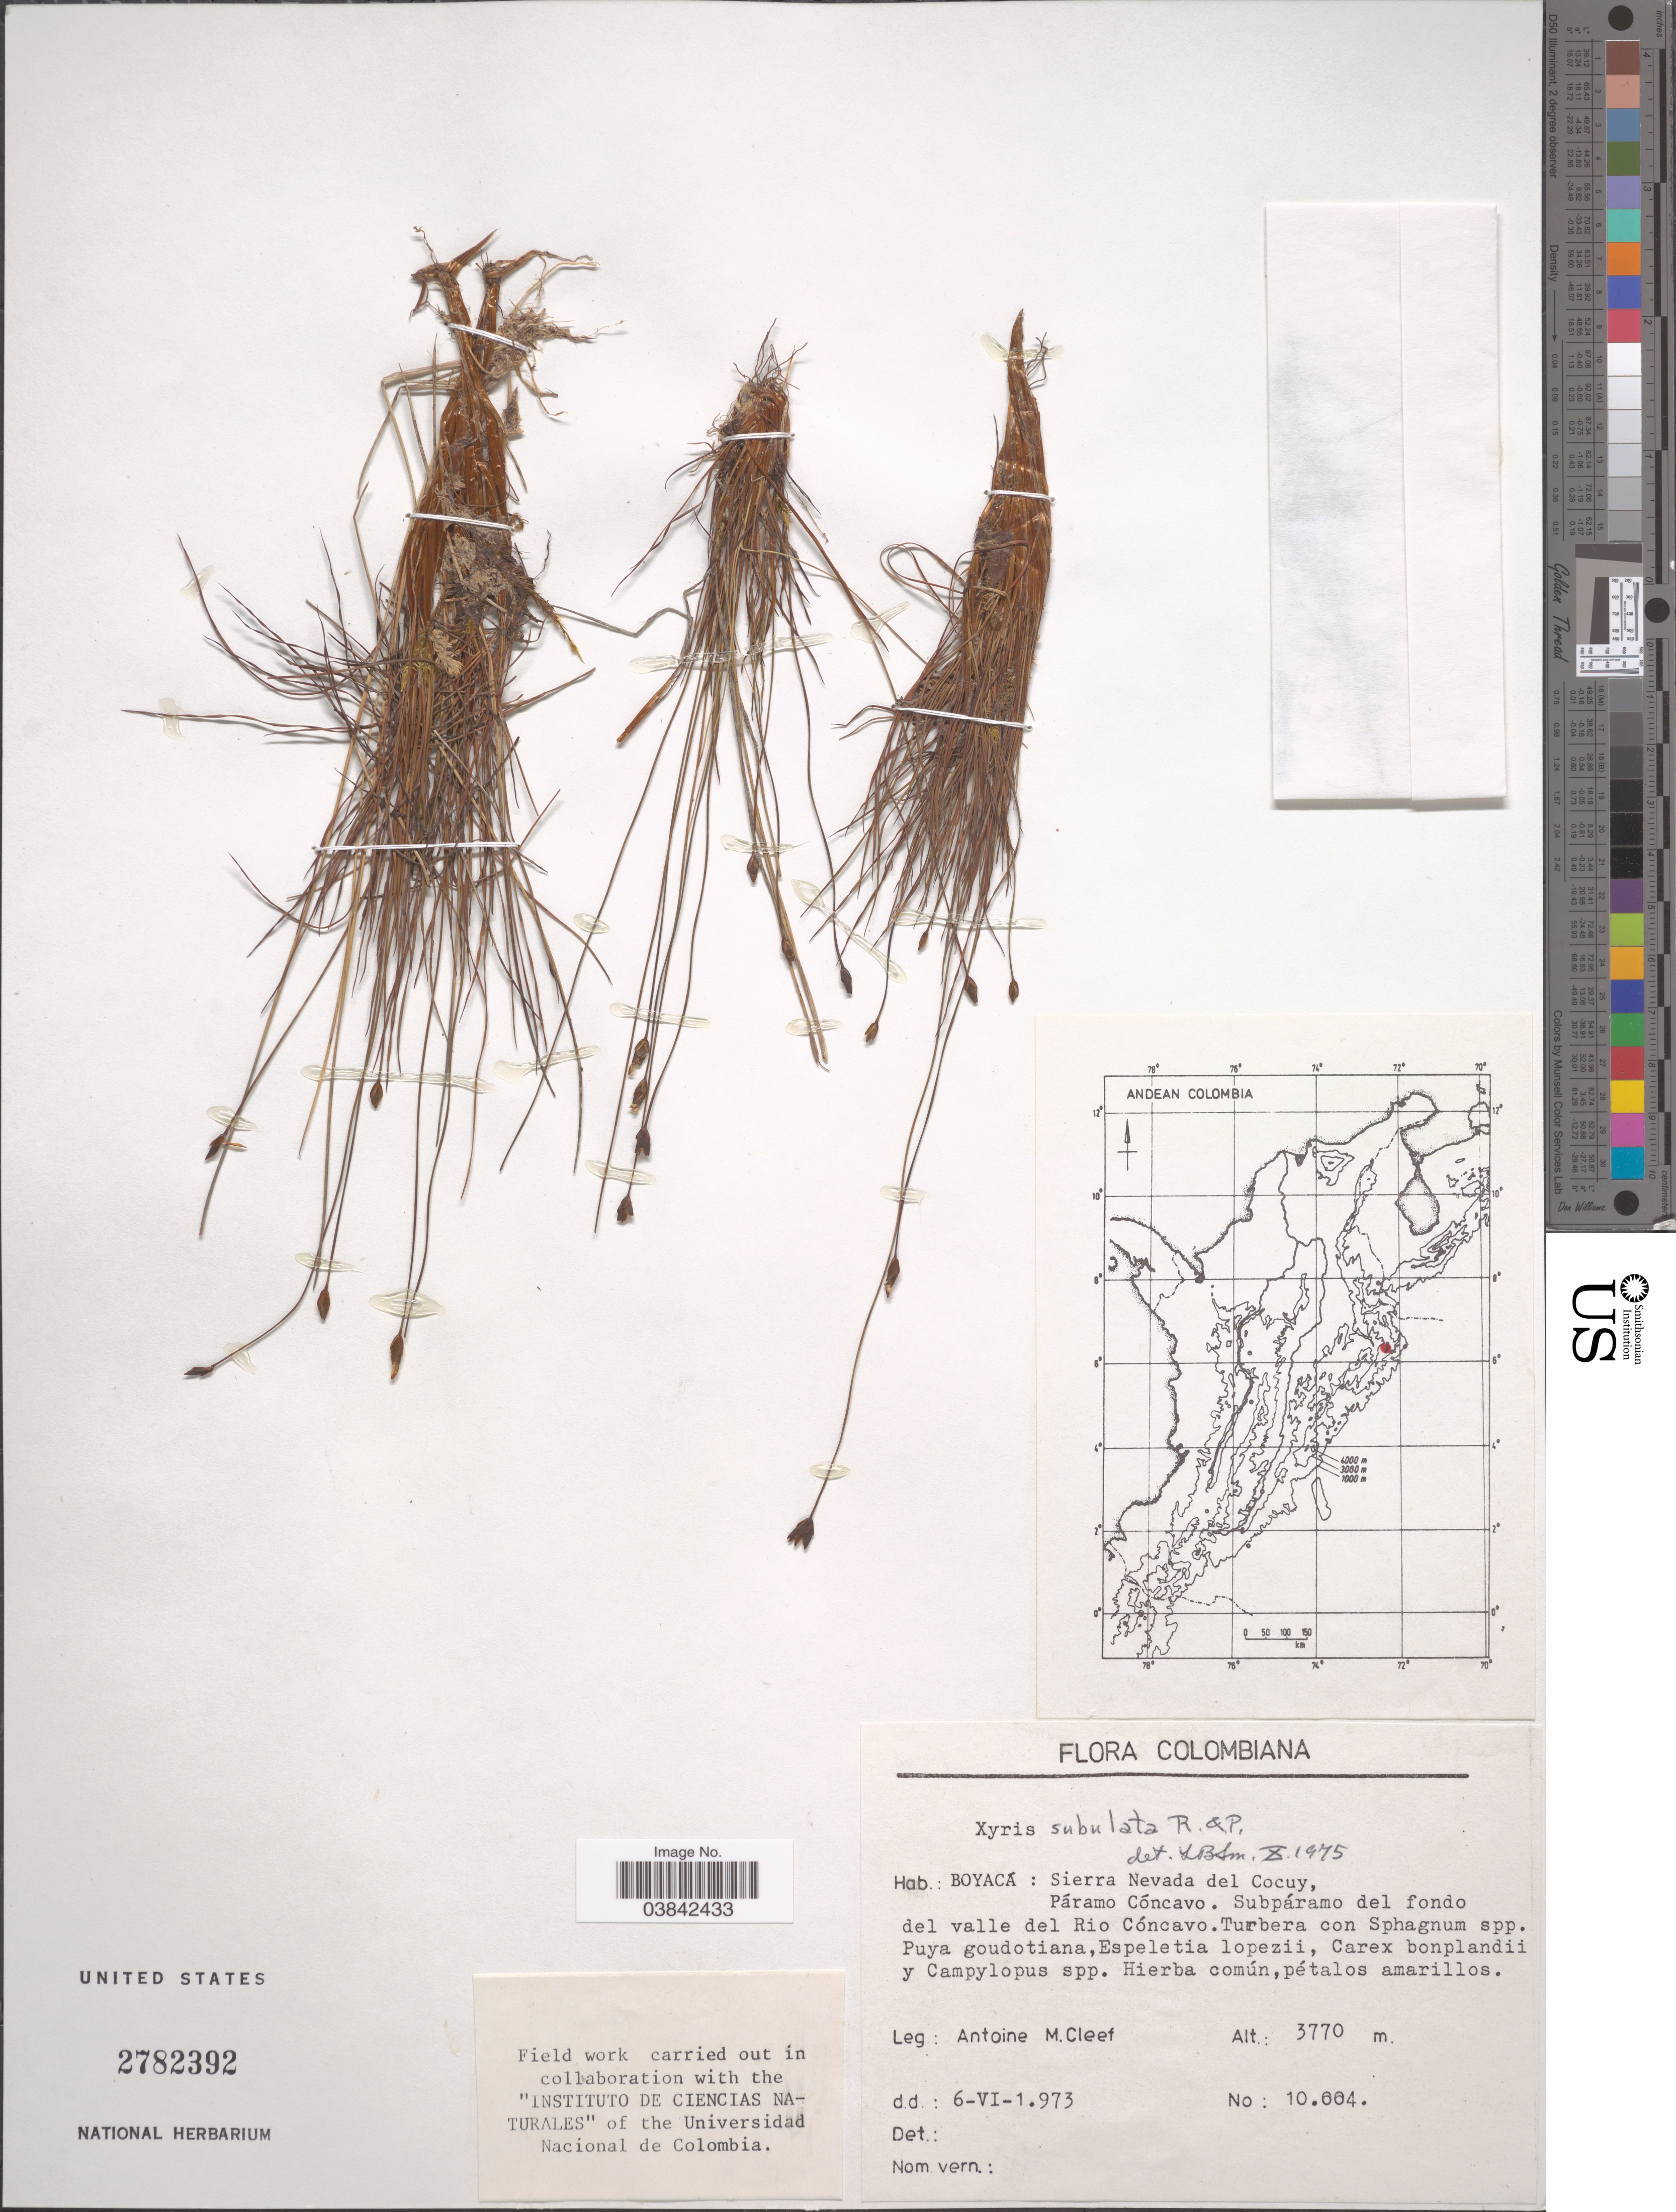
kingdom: Plantae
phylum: Tracheophyta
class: Liliopsida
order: Poales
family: Xyridaceae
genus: Xyris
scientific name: Xyris subulata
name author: Ruiz & Pav.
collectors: A. M. Cleef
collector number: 10664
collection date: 1973-06-06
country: Colombia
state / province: Boyacá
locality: Sierra Nevada del Cocuy, Páramo Cóncavo. Subpáramo del fondo del valle del Rio Cóncavo.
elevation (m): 3770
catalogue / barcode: US 2782392